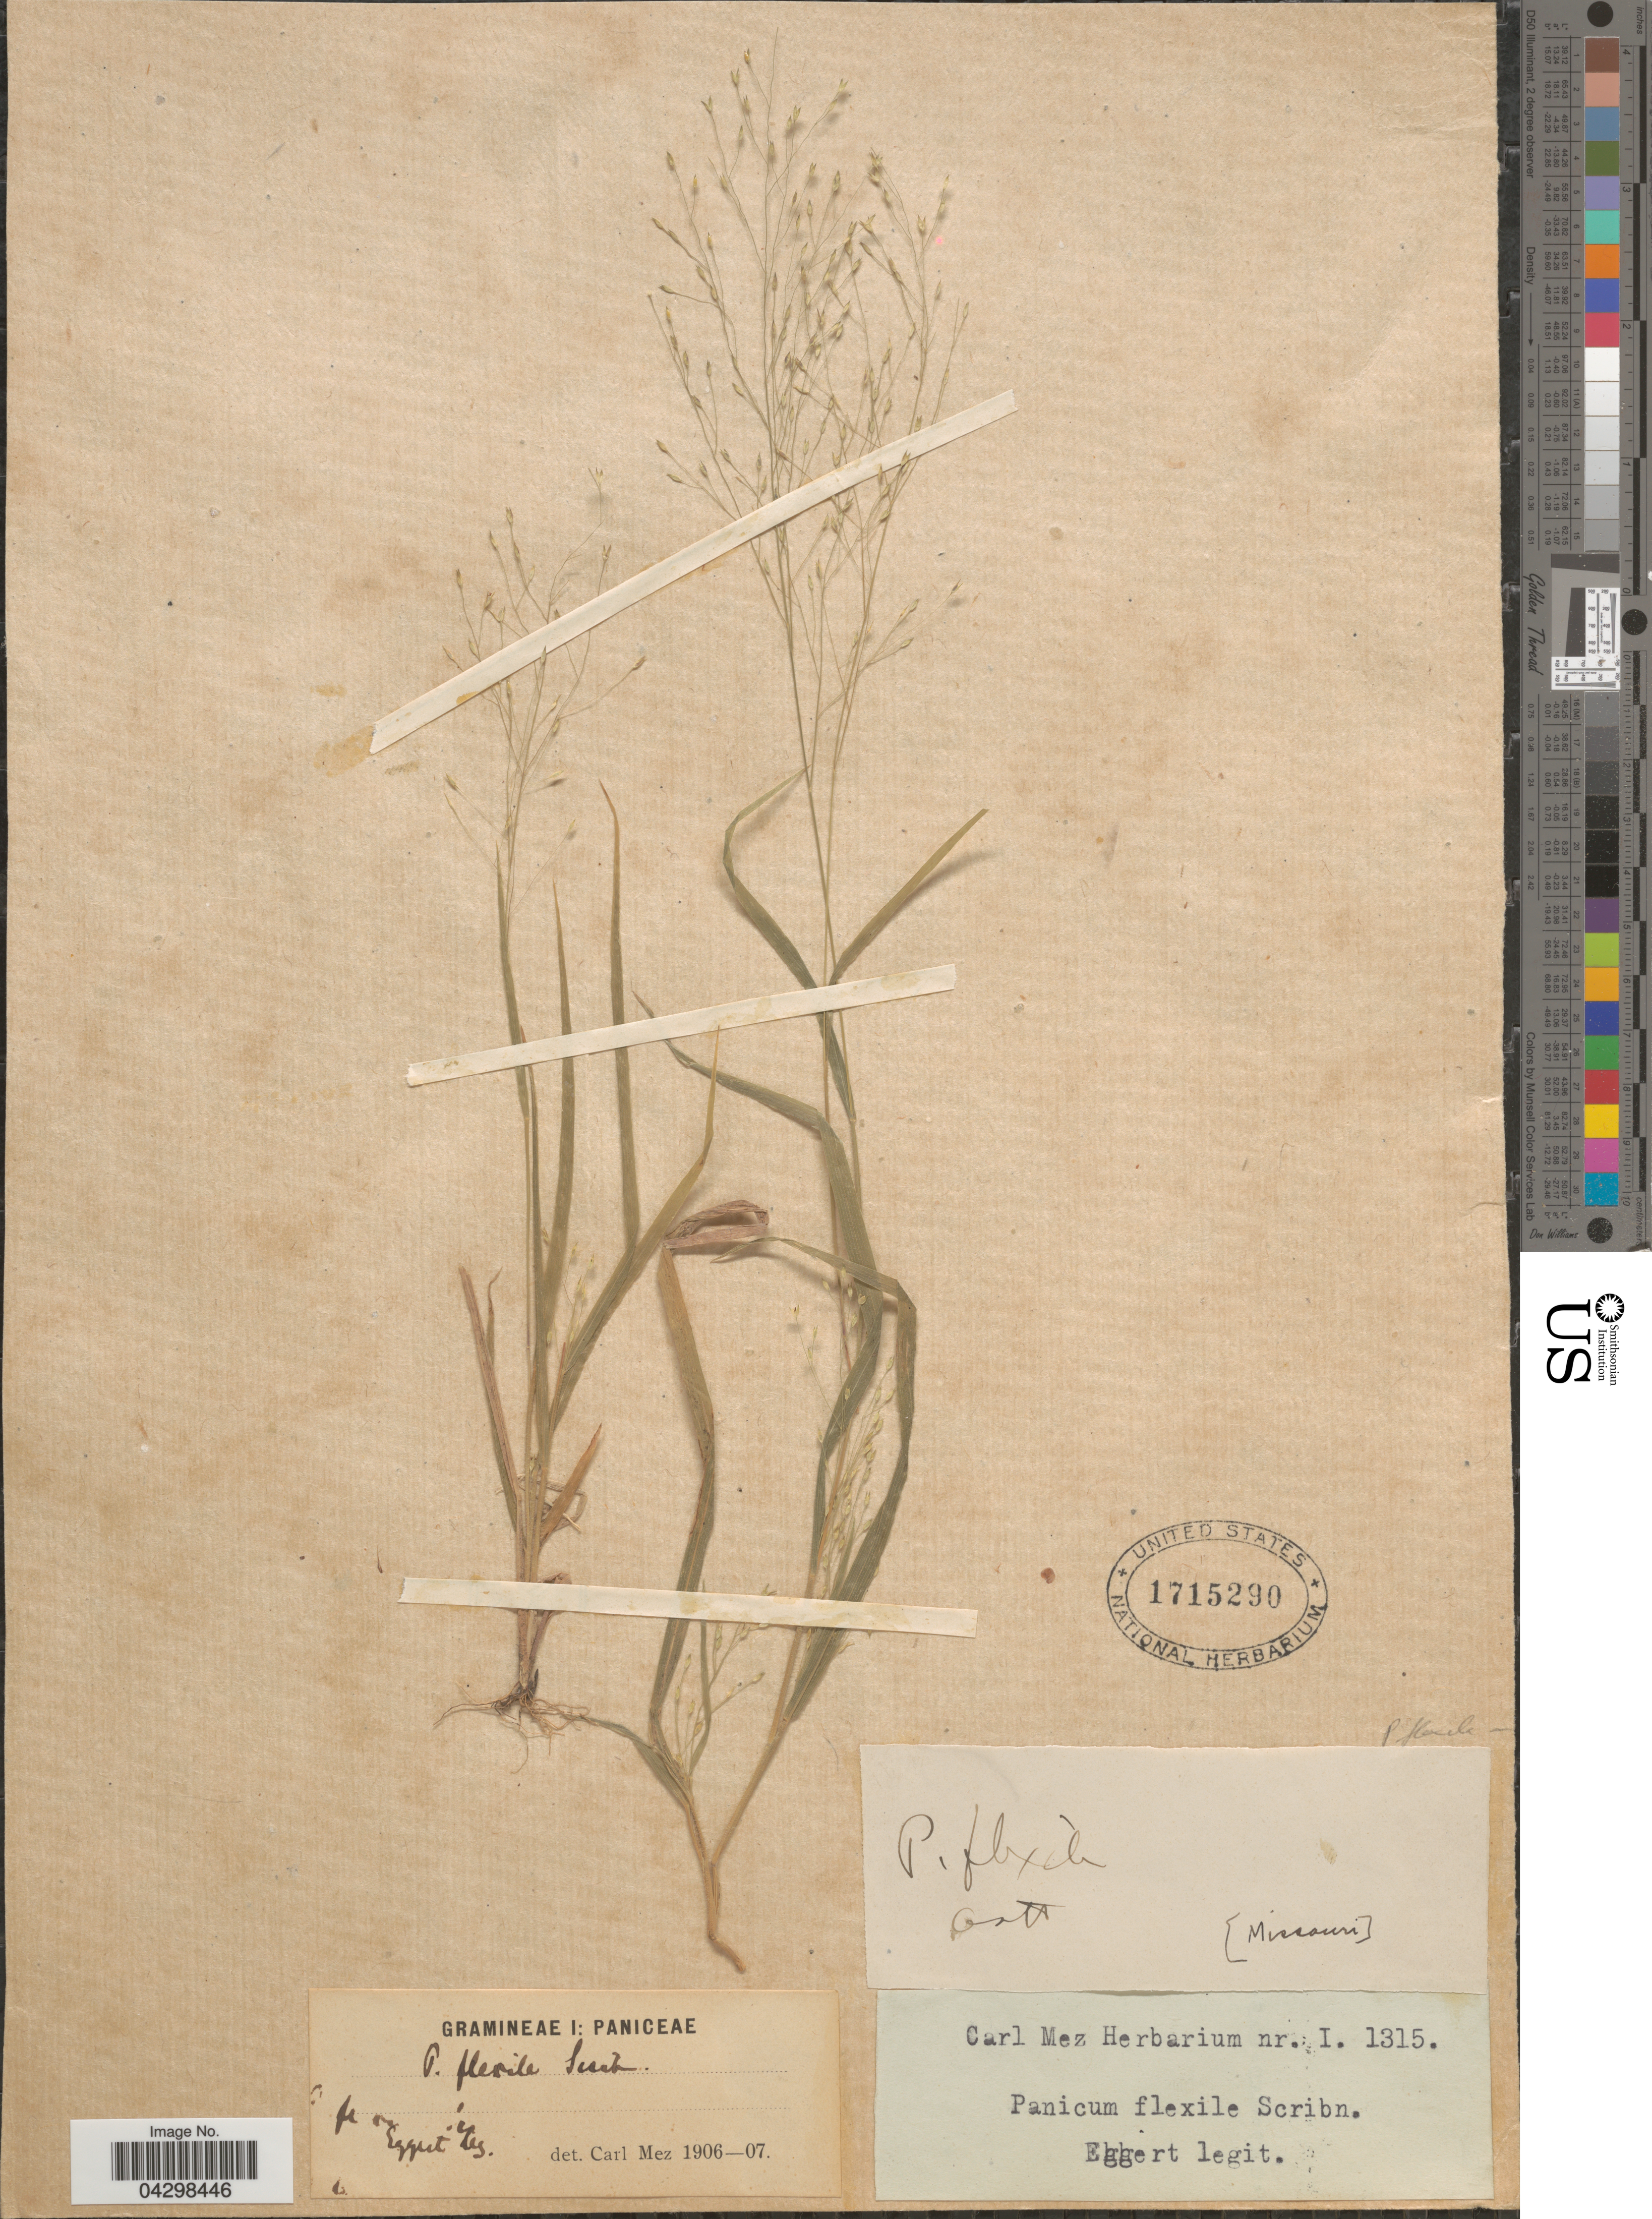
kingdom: Plantae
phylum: Tracheophyta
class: Liliopsida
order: Poales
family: Poaceae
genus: Panicum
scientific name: Panicum flexile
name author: (Gatt.) Scribn.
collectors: Eggert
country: United States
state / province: Missouri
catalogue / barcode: US 1715290